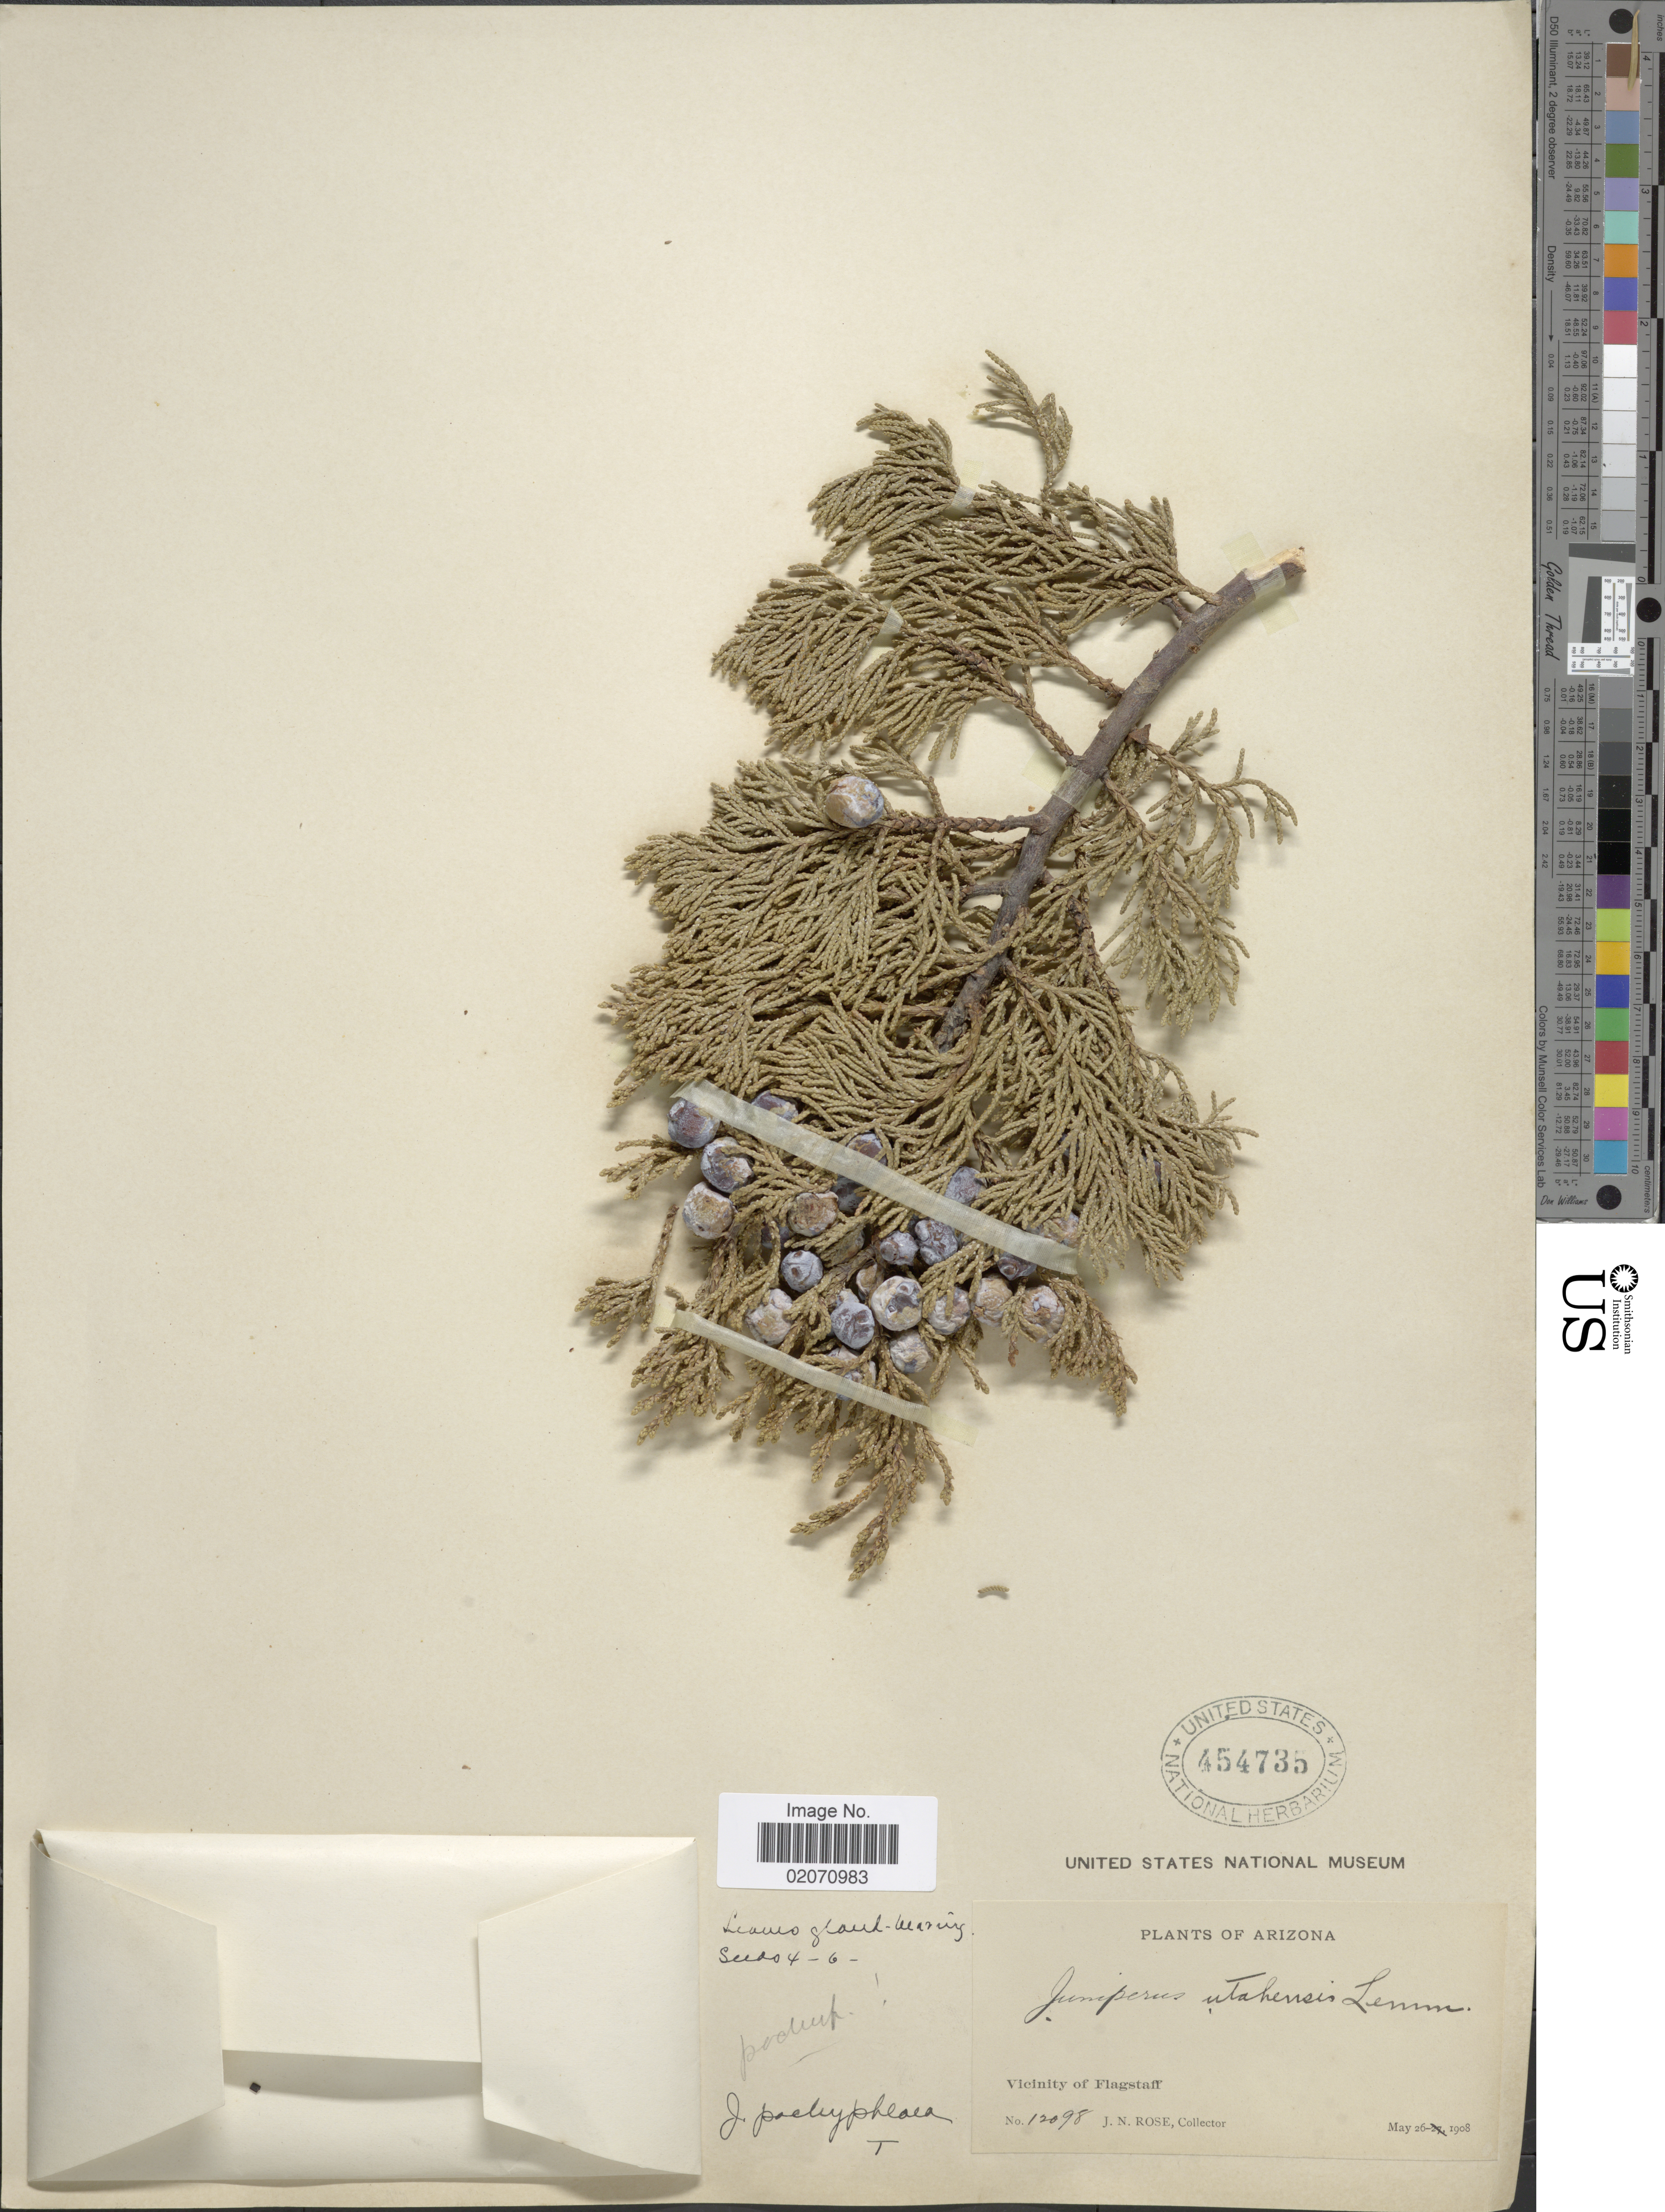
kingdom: Plantae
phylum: Tracheophyta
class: Pinopsida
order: Pinales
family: Cupressaceae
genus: Juniperus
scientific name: Juniperus deppeana var. pachyphlaea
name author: (Torr.) Martínez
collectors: J. N. Rose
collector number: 12098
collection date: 1908-05-26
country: United States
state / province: Arizona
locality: Vicinity of Flagstaff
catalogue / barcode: US 454735